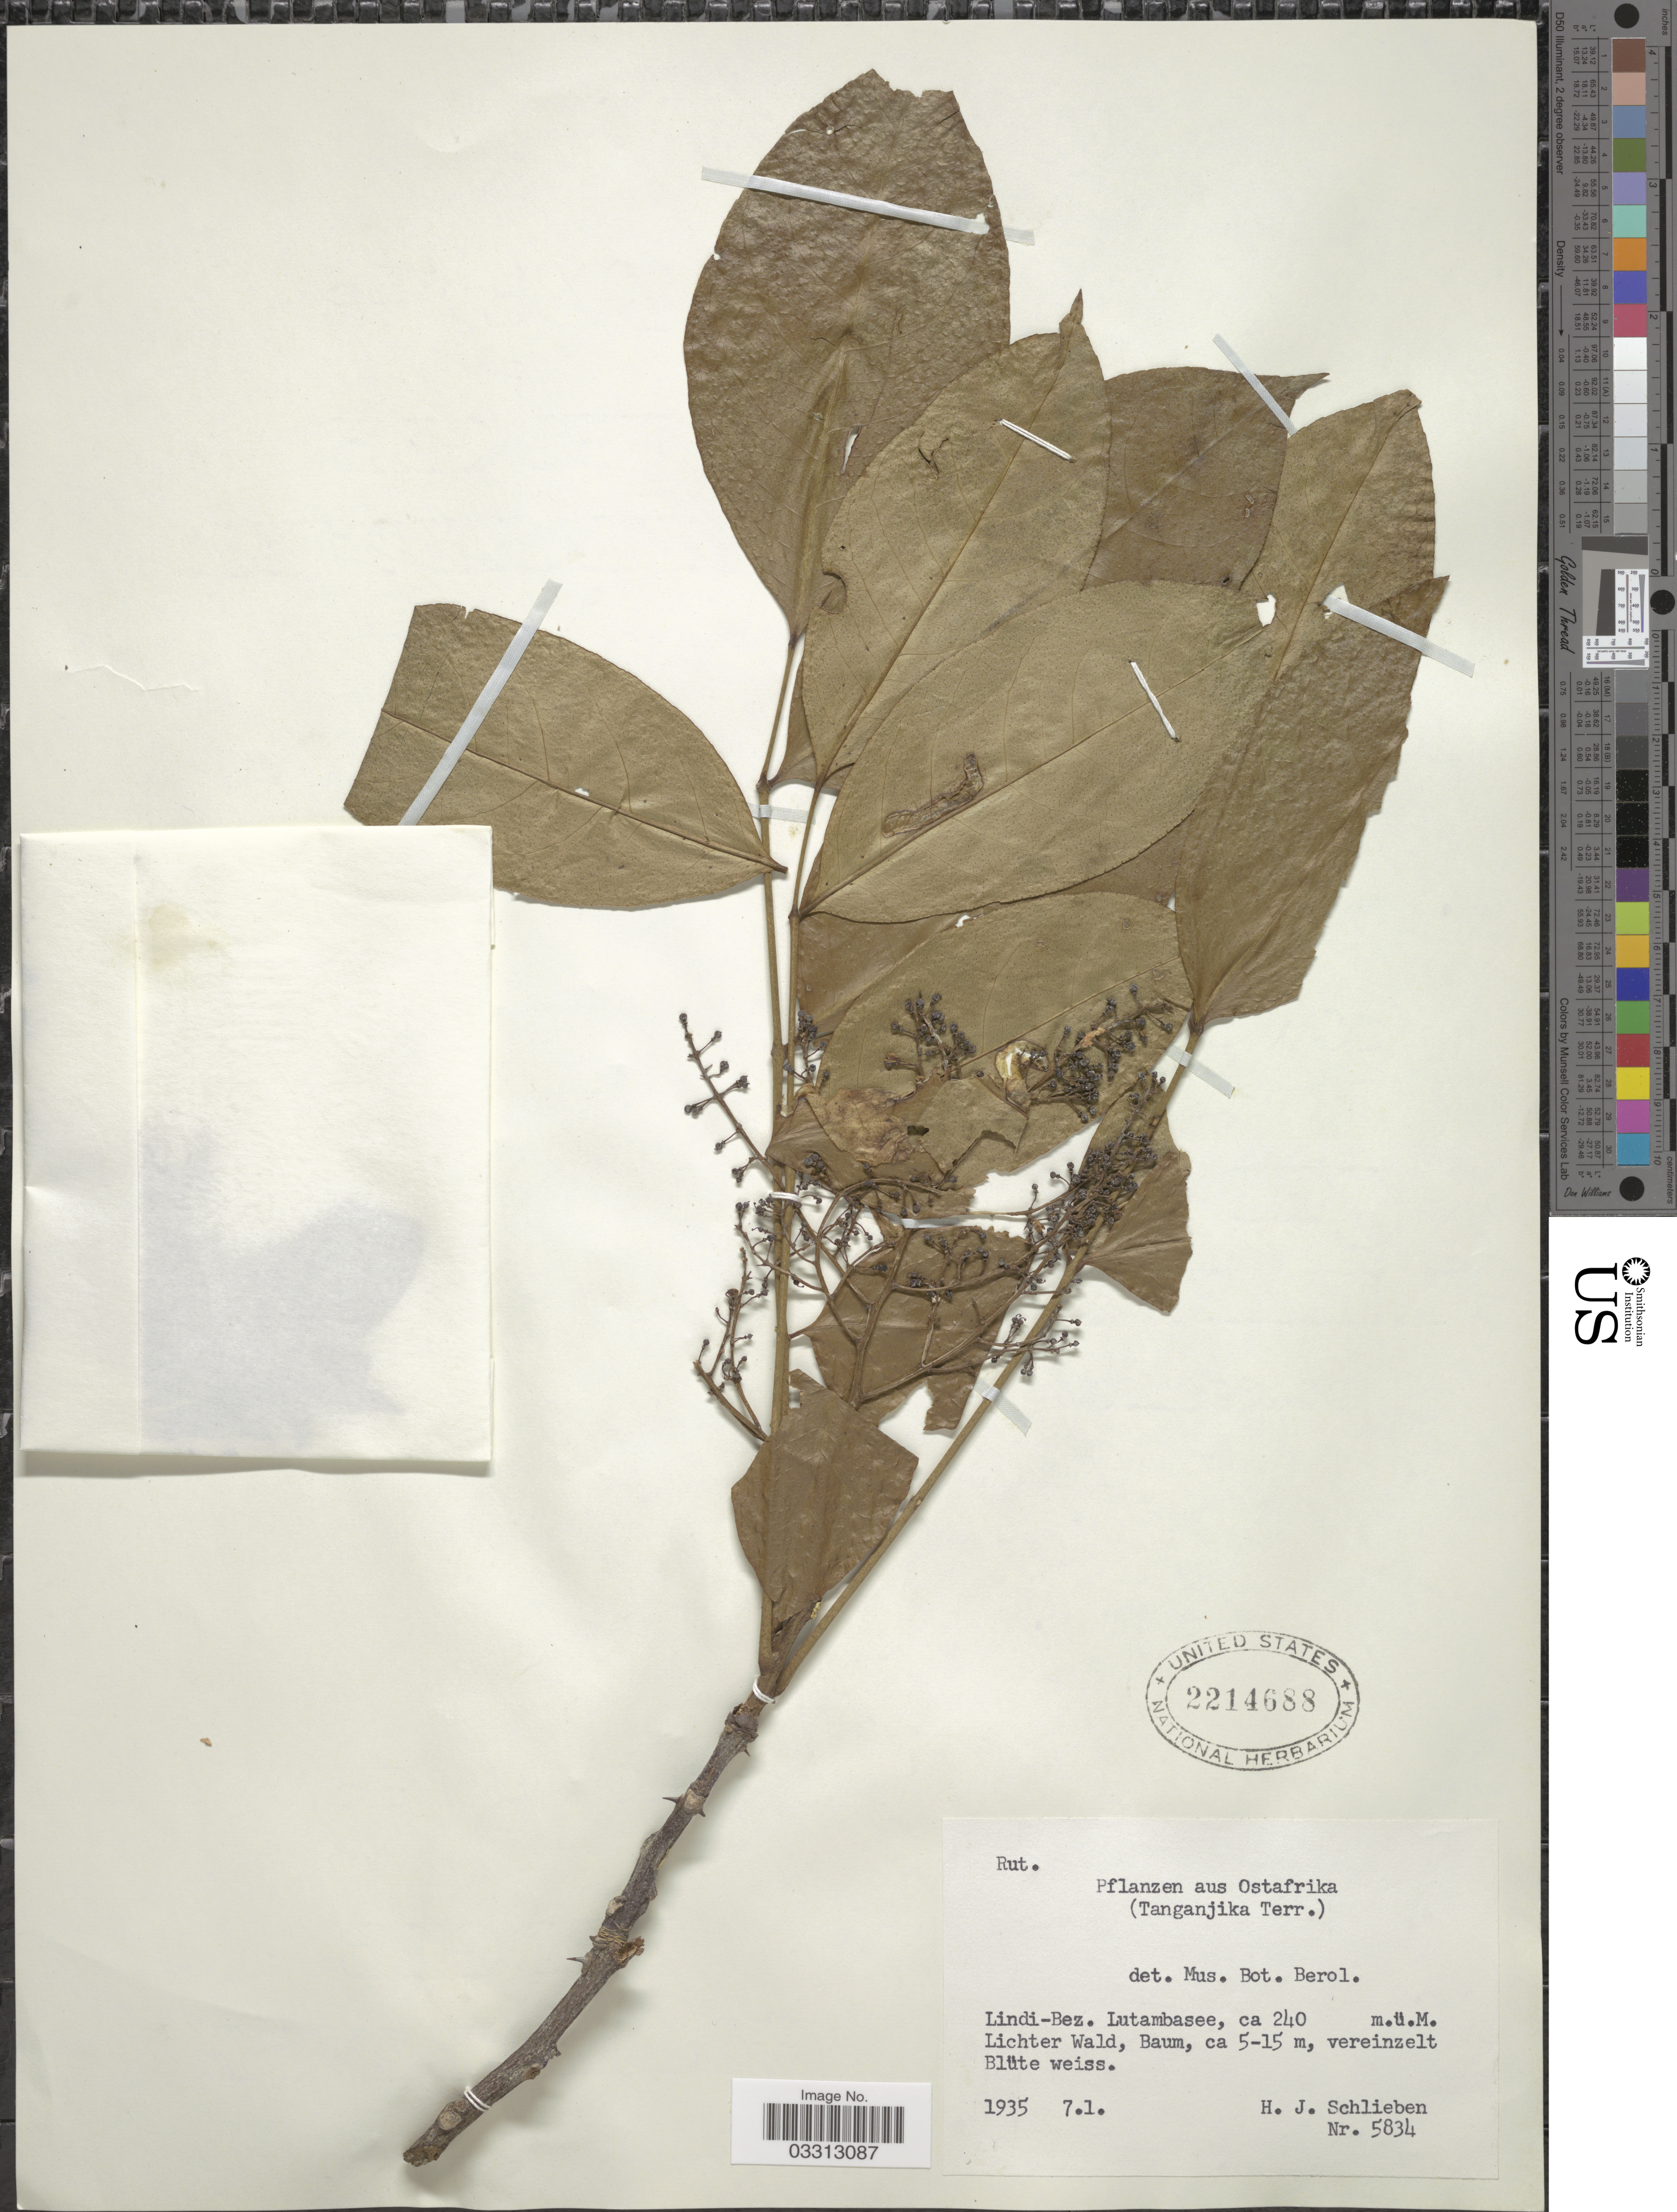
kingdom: Plantae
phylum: Tracheophyta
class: Magnoliopsida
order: Sapindales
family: Rutaceae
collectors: H. J. Schlieben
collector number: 5834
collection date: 1935-07-01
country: Tanzania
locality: Ostafrika. (Tanganjika Terr.). Lindi-Bez. Lutambasee.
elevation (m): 240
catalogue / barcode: US 2214688